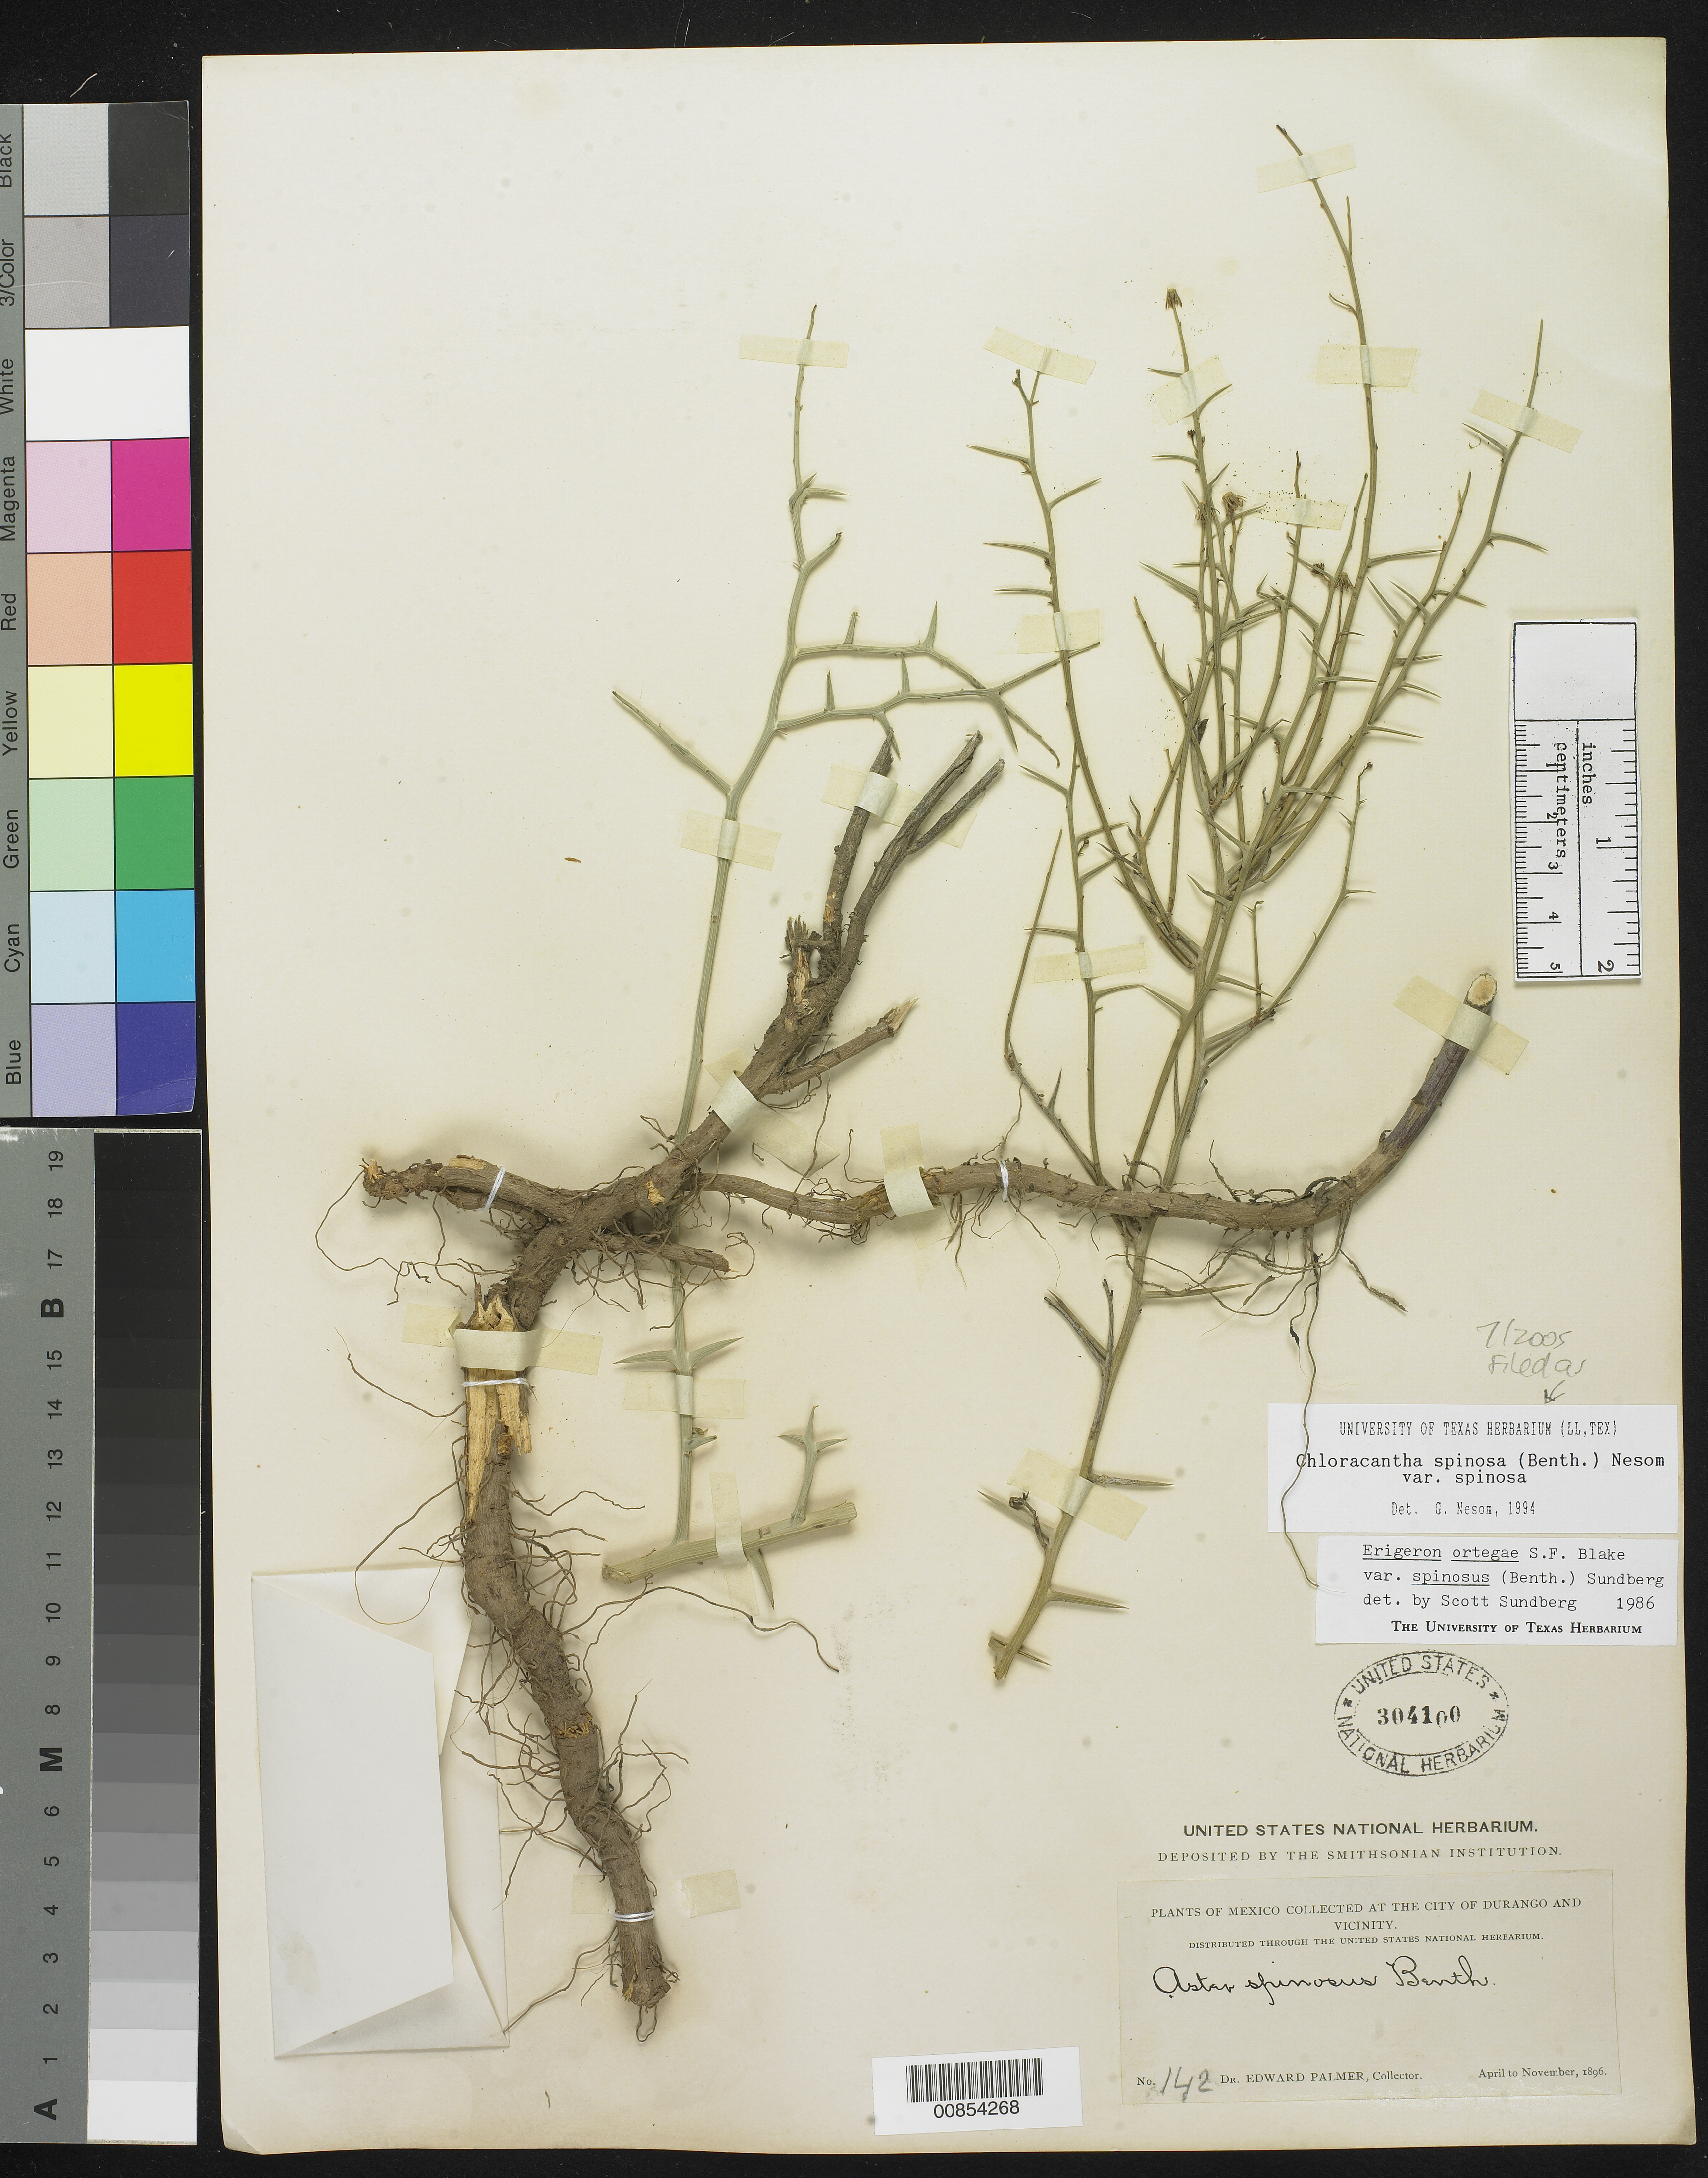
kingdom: Plantae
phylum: Tracheophyta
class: Magnoliopsida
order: Asterales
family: Asteraceae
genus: Chloracantha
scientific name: Chloracantha spinosa var. spinosa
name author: (Benth.) G.L. Nesom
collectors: E. Palmer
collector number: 142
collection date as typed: Apr 1896 to -- Nov 1896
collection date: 1896-04/1896-11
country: Mexico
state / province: Durango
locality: City of Durango and vicinity.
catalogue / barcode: US 304100